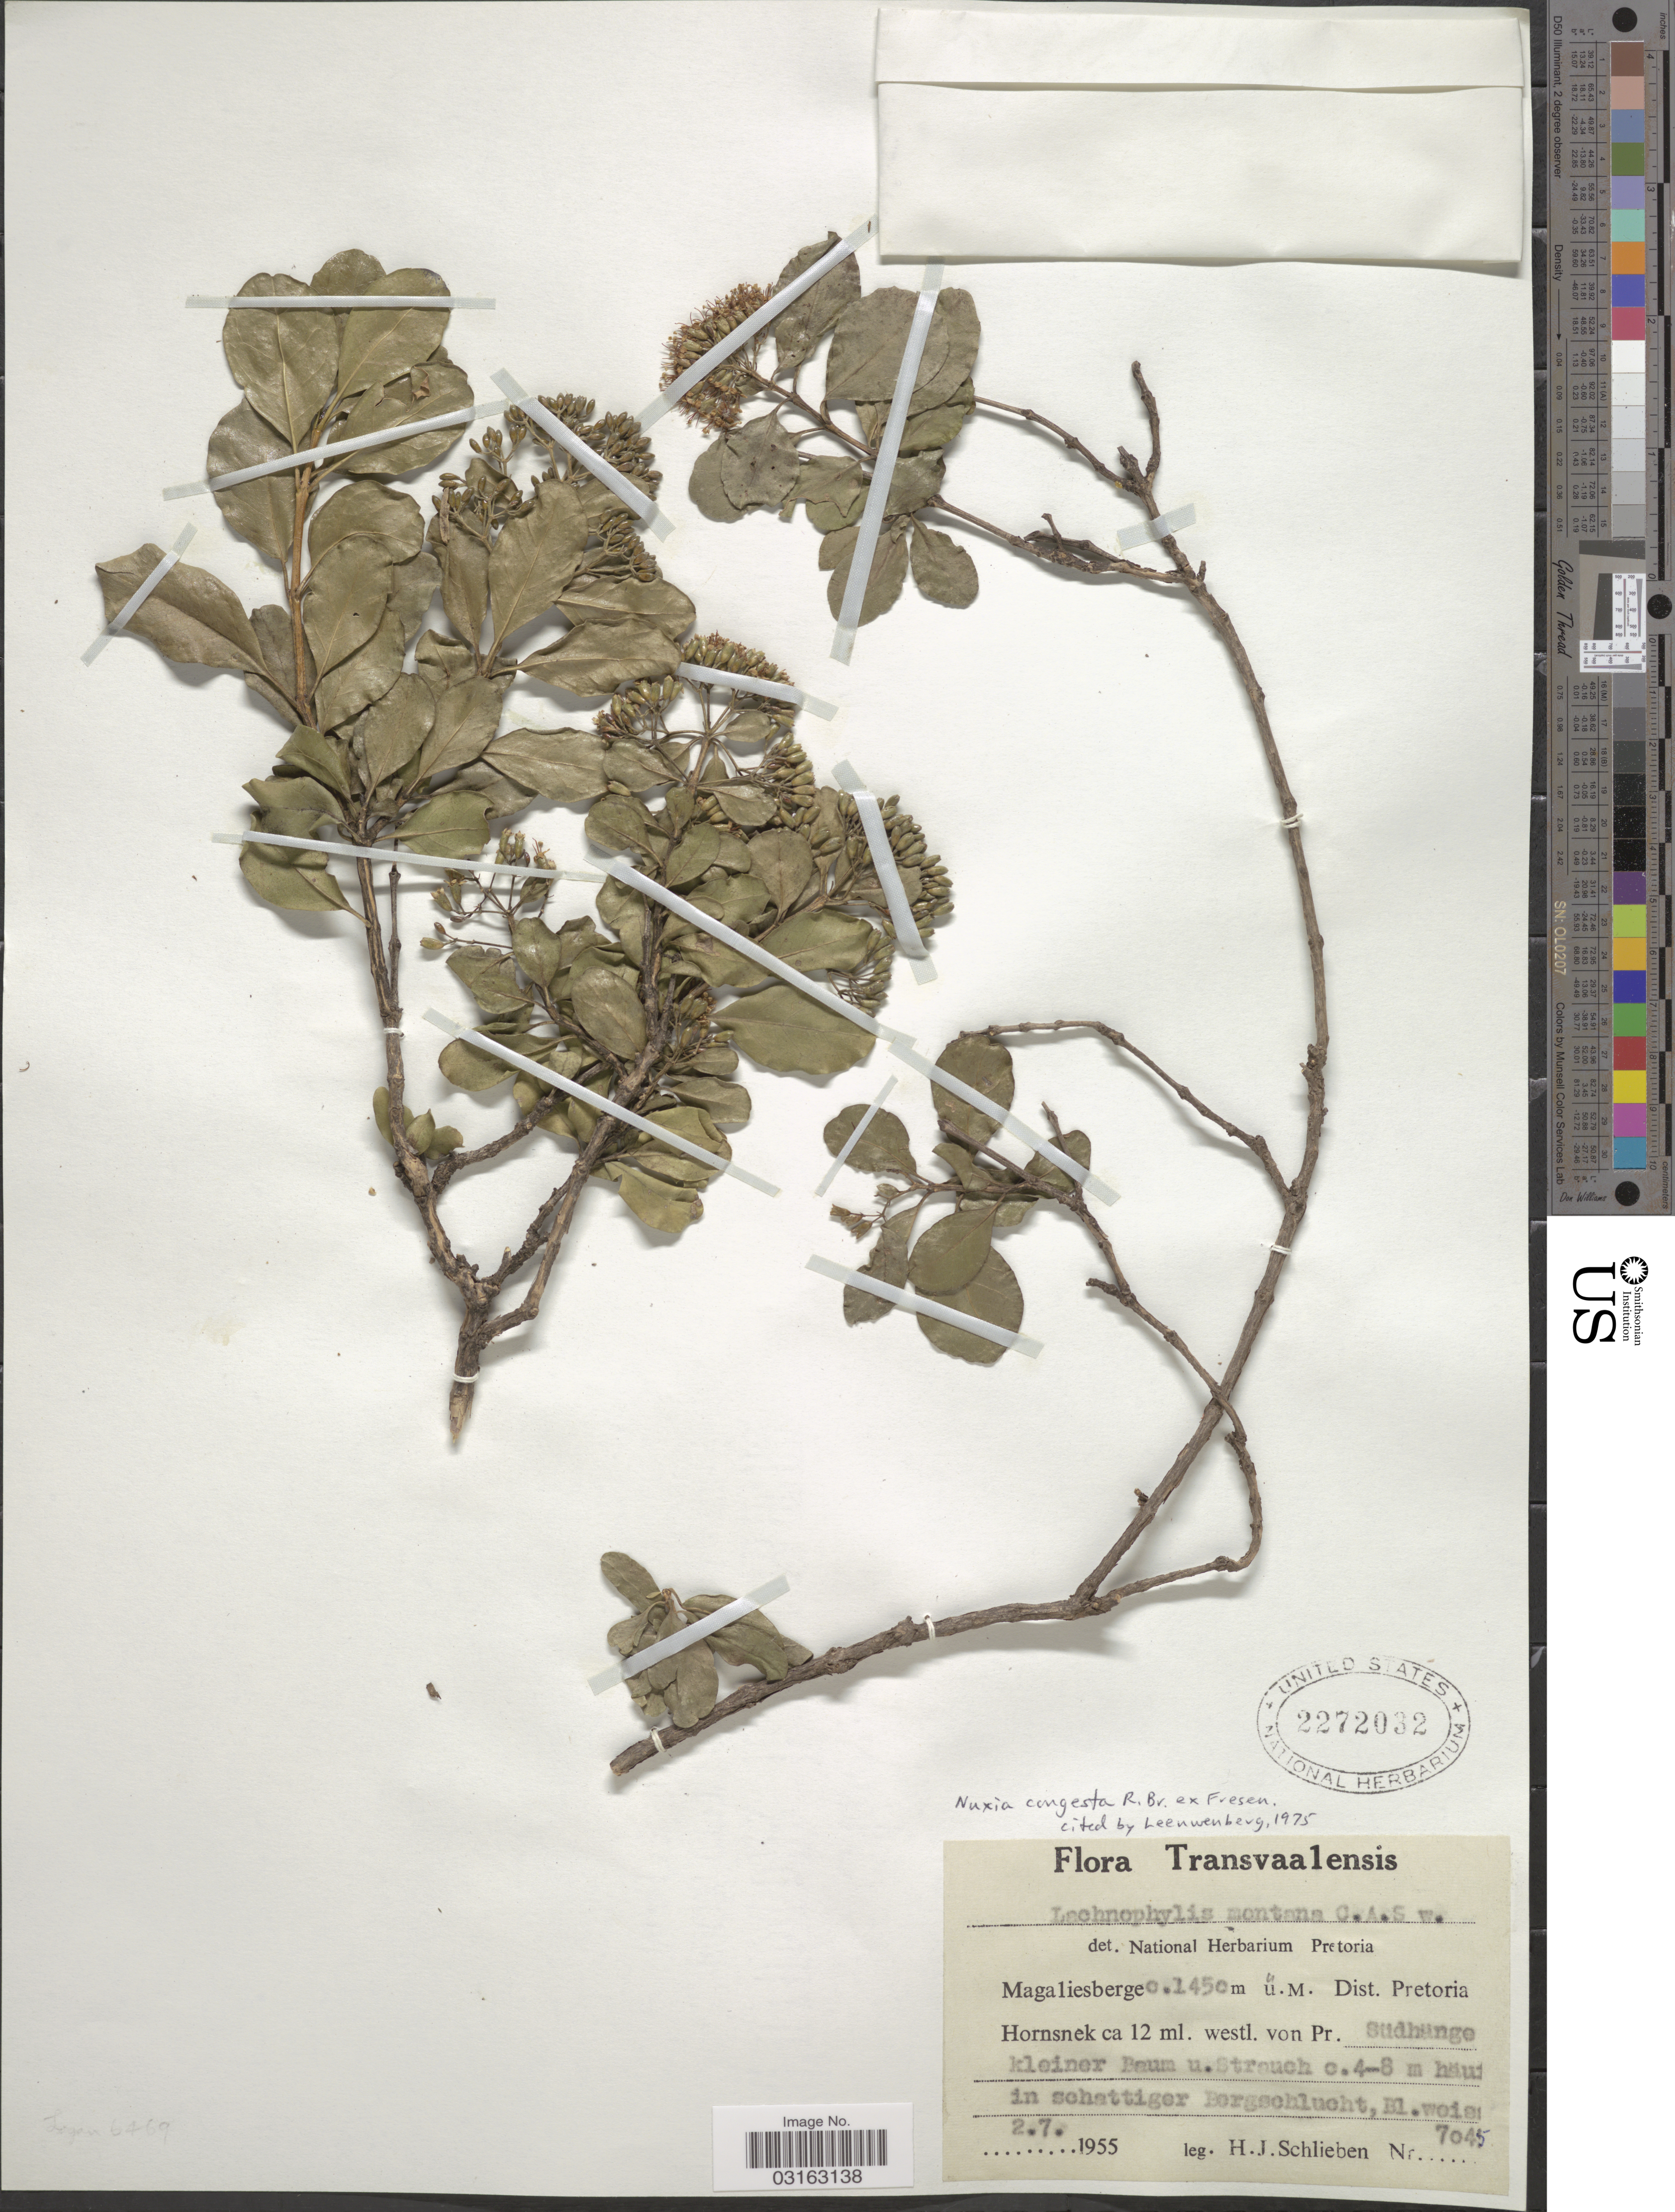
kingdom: Plantae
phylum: Tracheophyta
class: Magnoliopsida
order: Lamiales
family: Stilbaceae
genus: Nuxia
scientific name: Nuxia congesta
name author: R. Br. ex Fresen.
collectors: H. J. Schlieben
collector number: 7045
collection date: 1955-07-02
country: South Africa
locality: Transvaalensis. Magaliesberge. Dist. Pretoria Hornsnek ca 12 ml. westl. von Pr. Südhänge.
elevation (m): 1450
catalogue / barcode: US 2272032